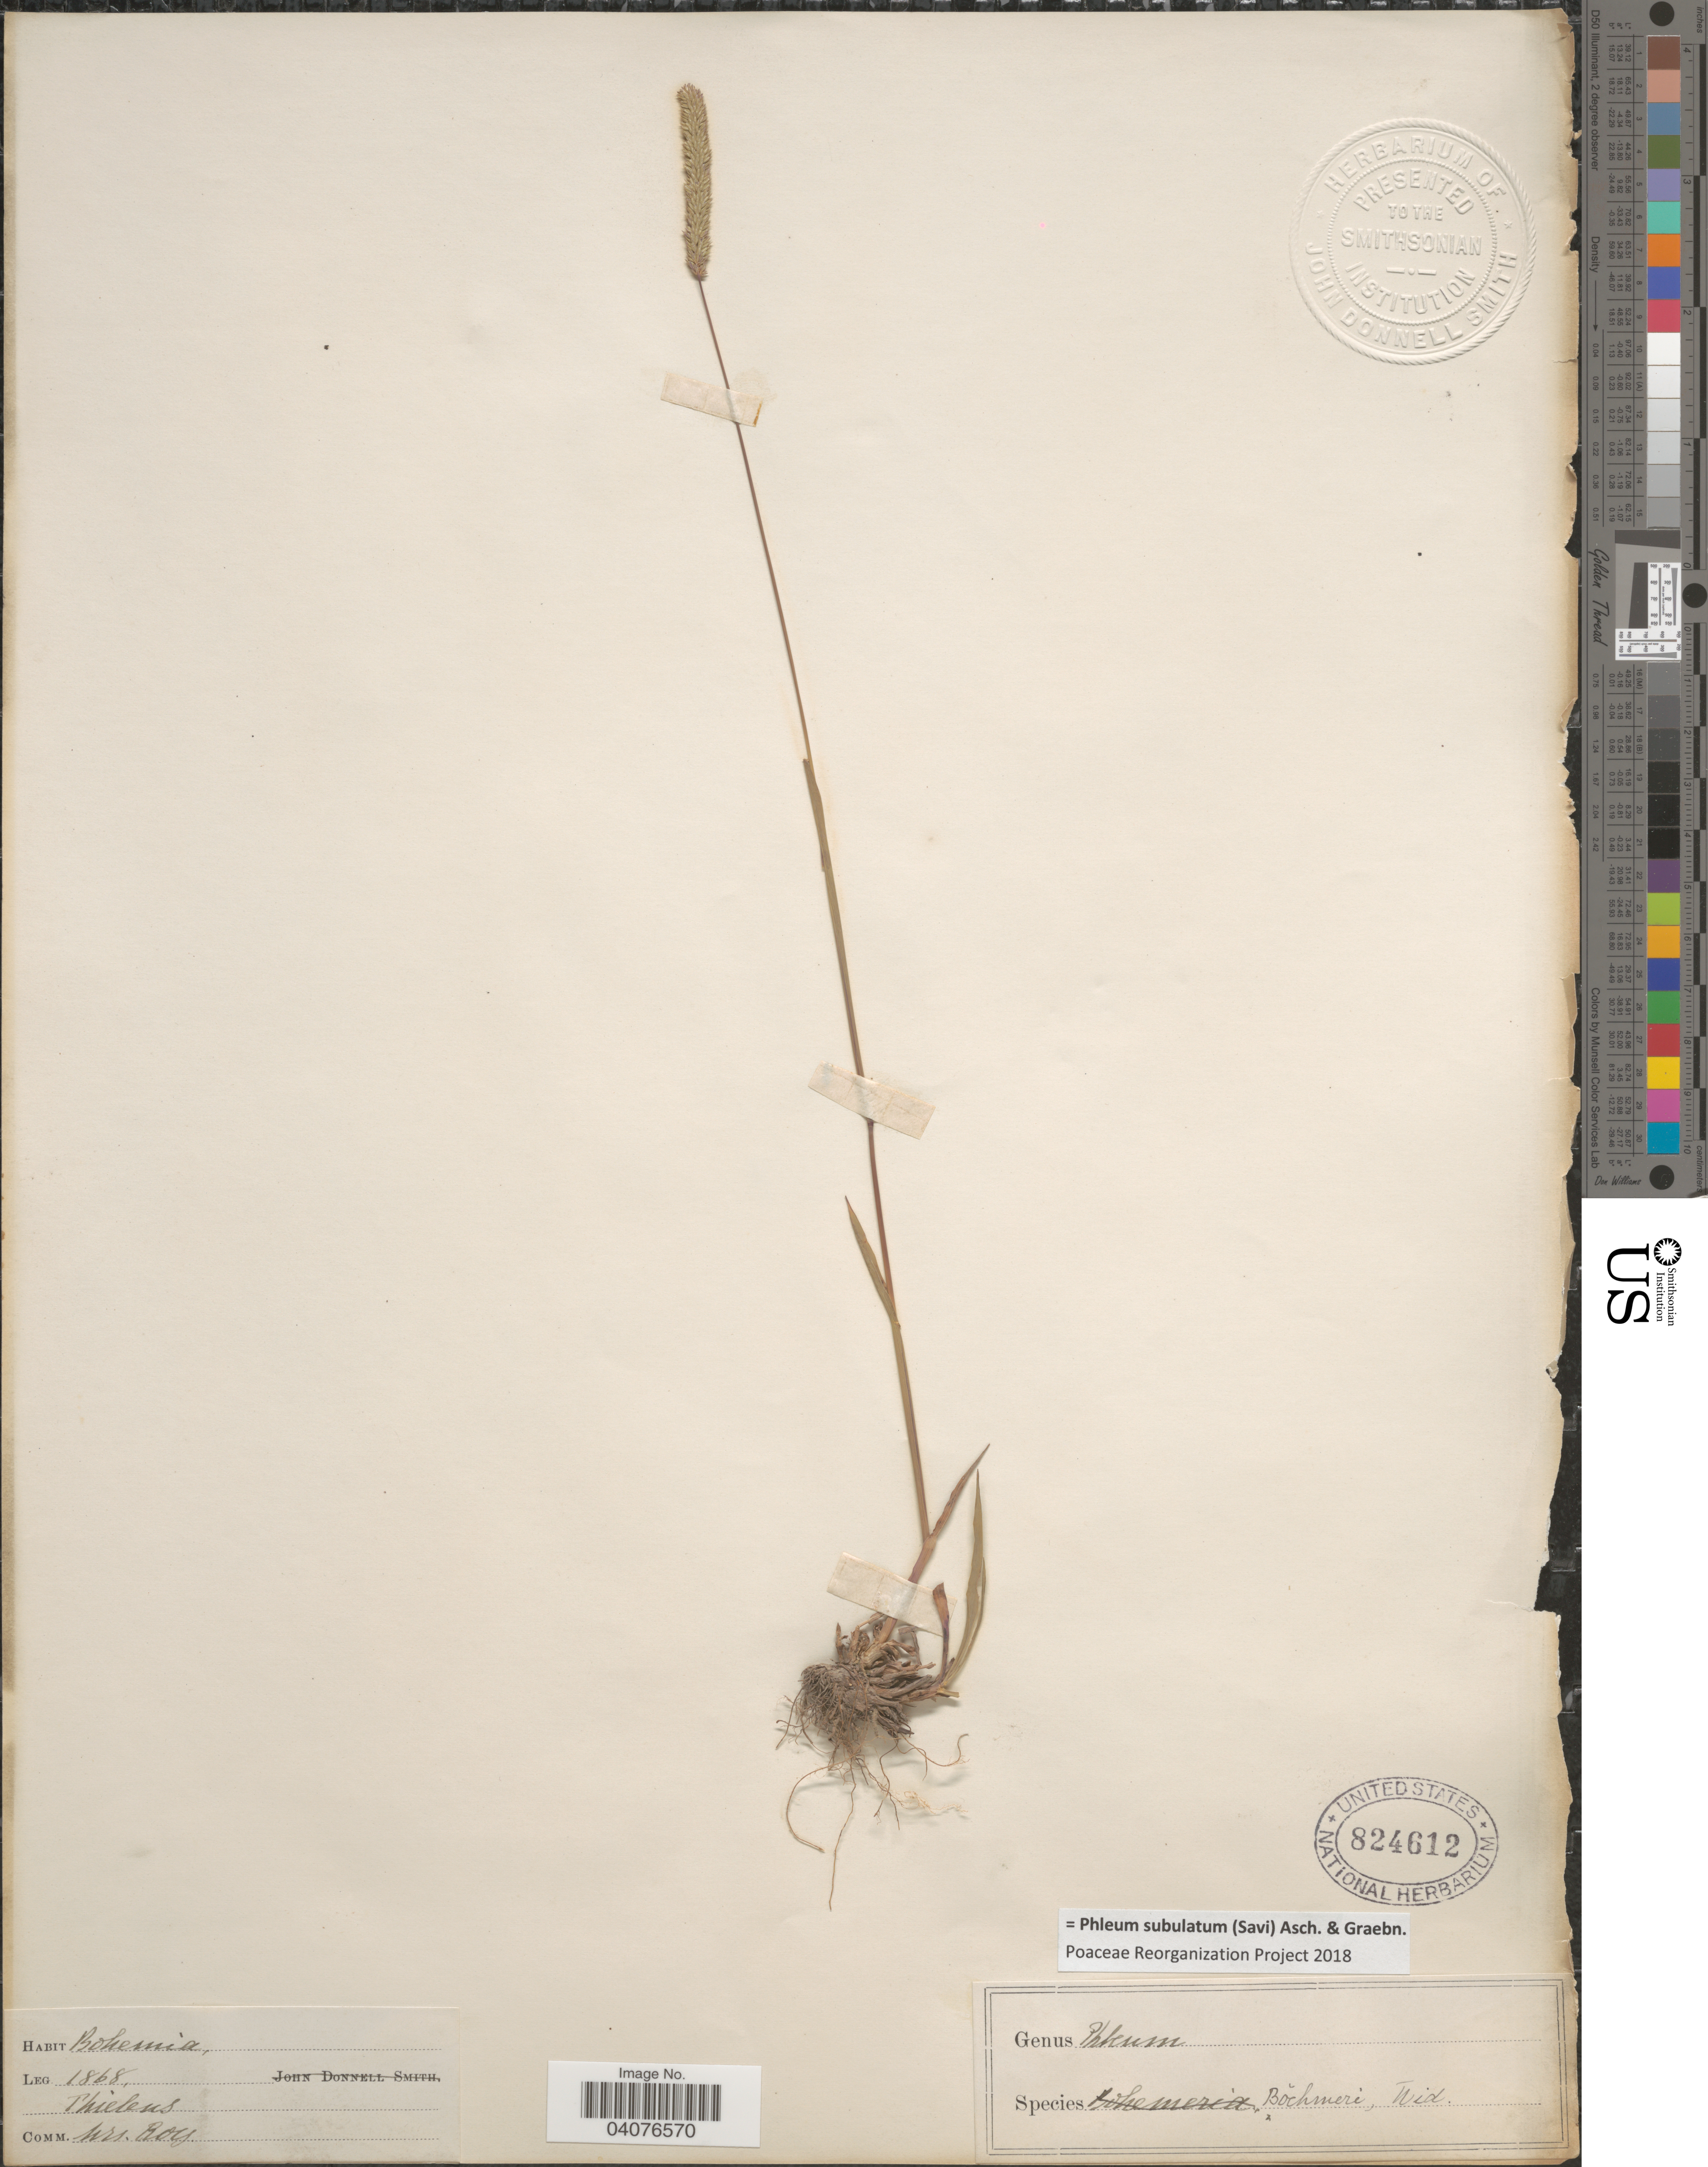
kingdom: Plantae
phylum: Tracheophyta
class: Liliopsida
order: Poales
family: Poaceae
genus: Phleum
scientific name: Phleum subulatum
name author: (Savi) Asch. & Graeb.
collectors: Thielens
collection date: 1868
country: Czechia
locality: Bohemia.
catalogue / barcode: US 824612